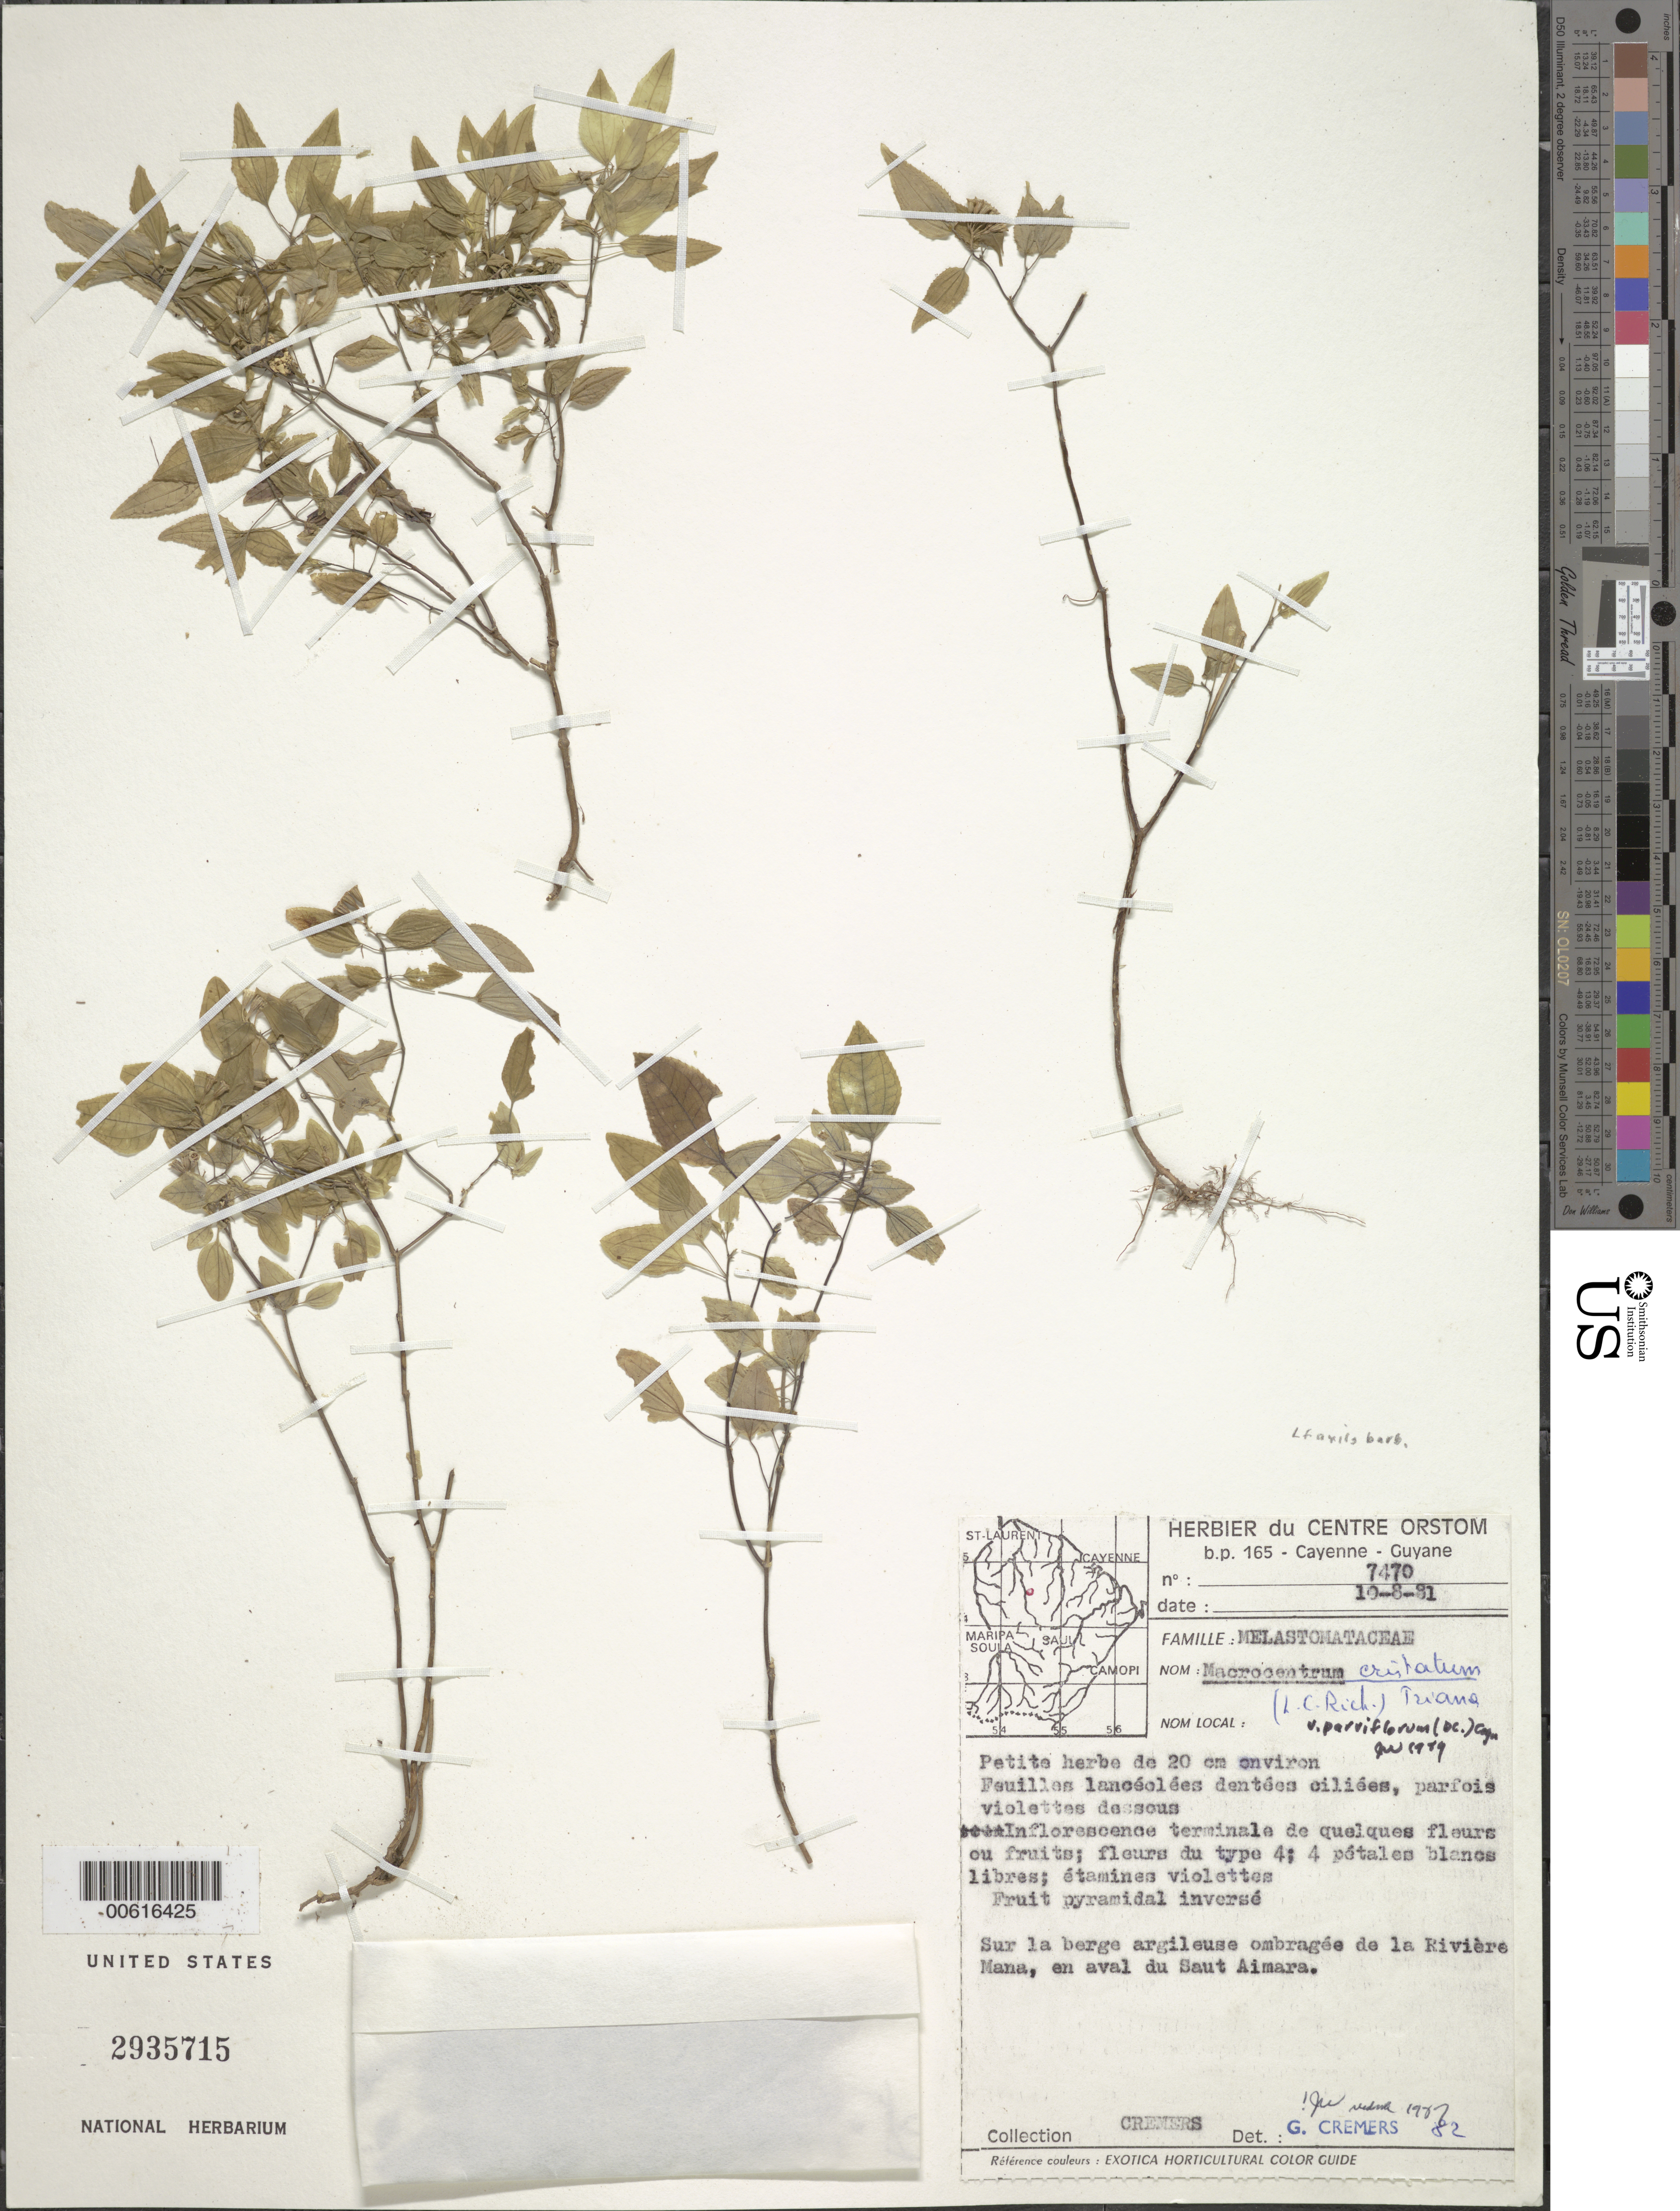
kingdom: Plantae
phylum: Tracheophyta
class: Magnoliopsida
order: Myrtales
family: Melastomataceae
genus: Macrocentrum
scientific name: Macrocentrum cristatum var. parviflorum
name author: (DC.) Cogn.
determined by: Wurdack, John J., (US), US (UNITED STATES)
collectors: G. Cremers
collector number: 7470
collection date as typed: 10-Aug-81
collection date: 1981-08-10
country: French Guiana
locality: Saut Aïmara, Bassin du Sinnamary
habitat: Sur la berge argileuse ombragee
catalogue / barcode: US 2935715